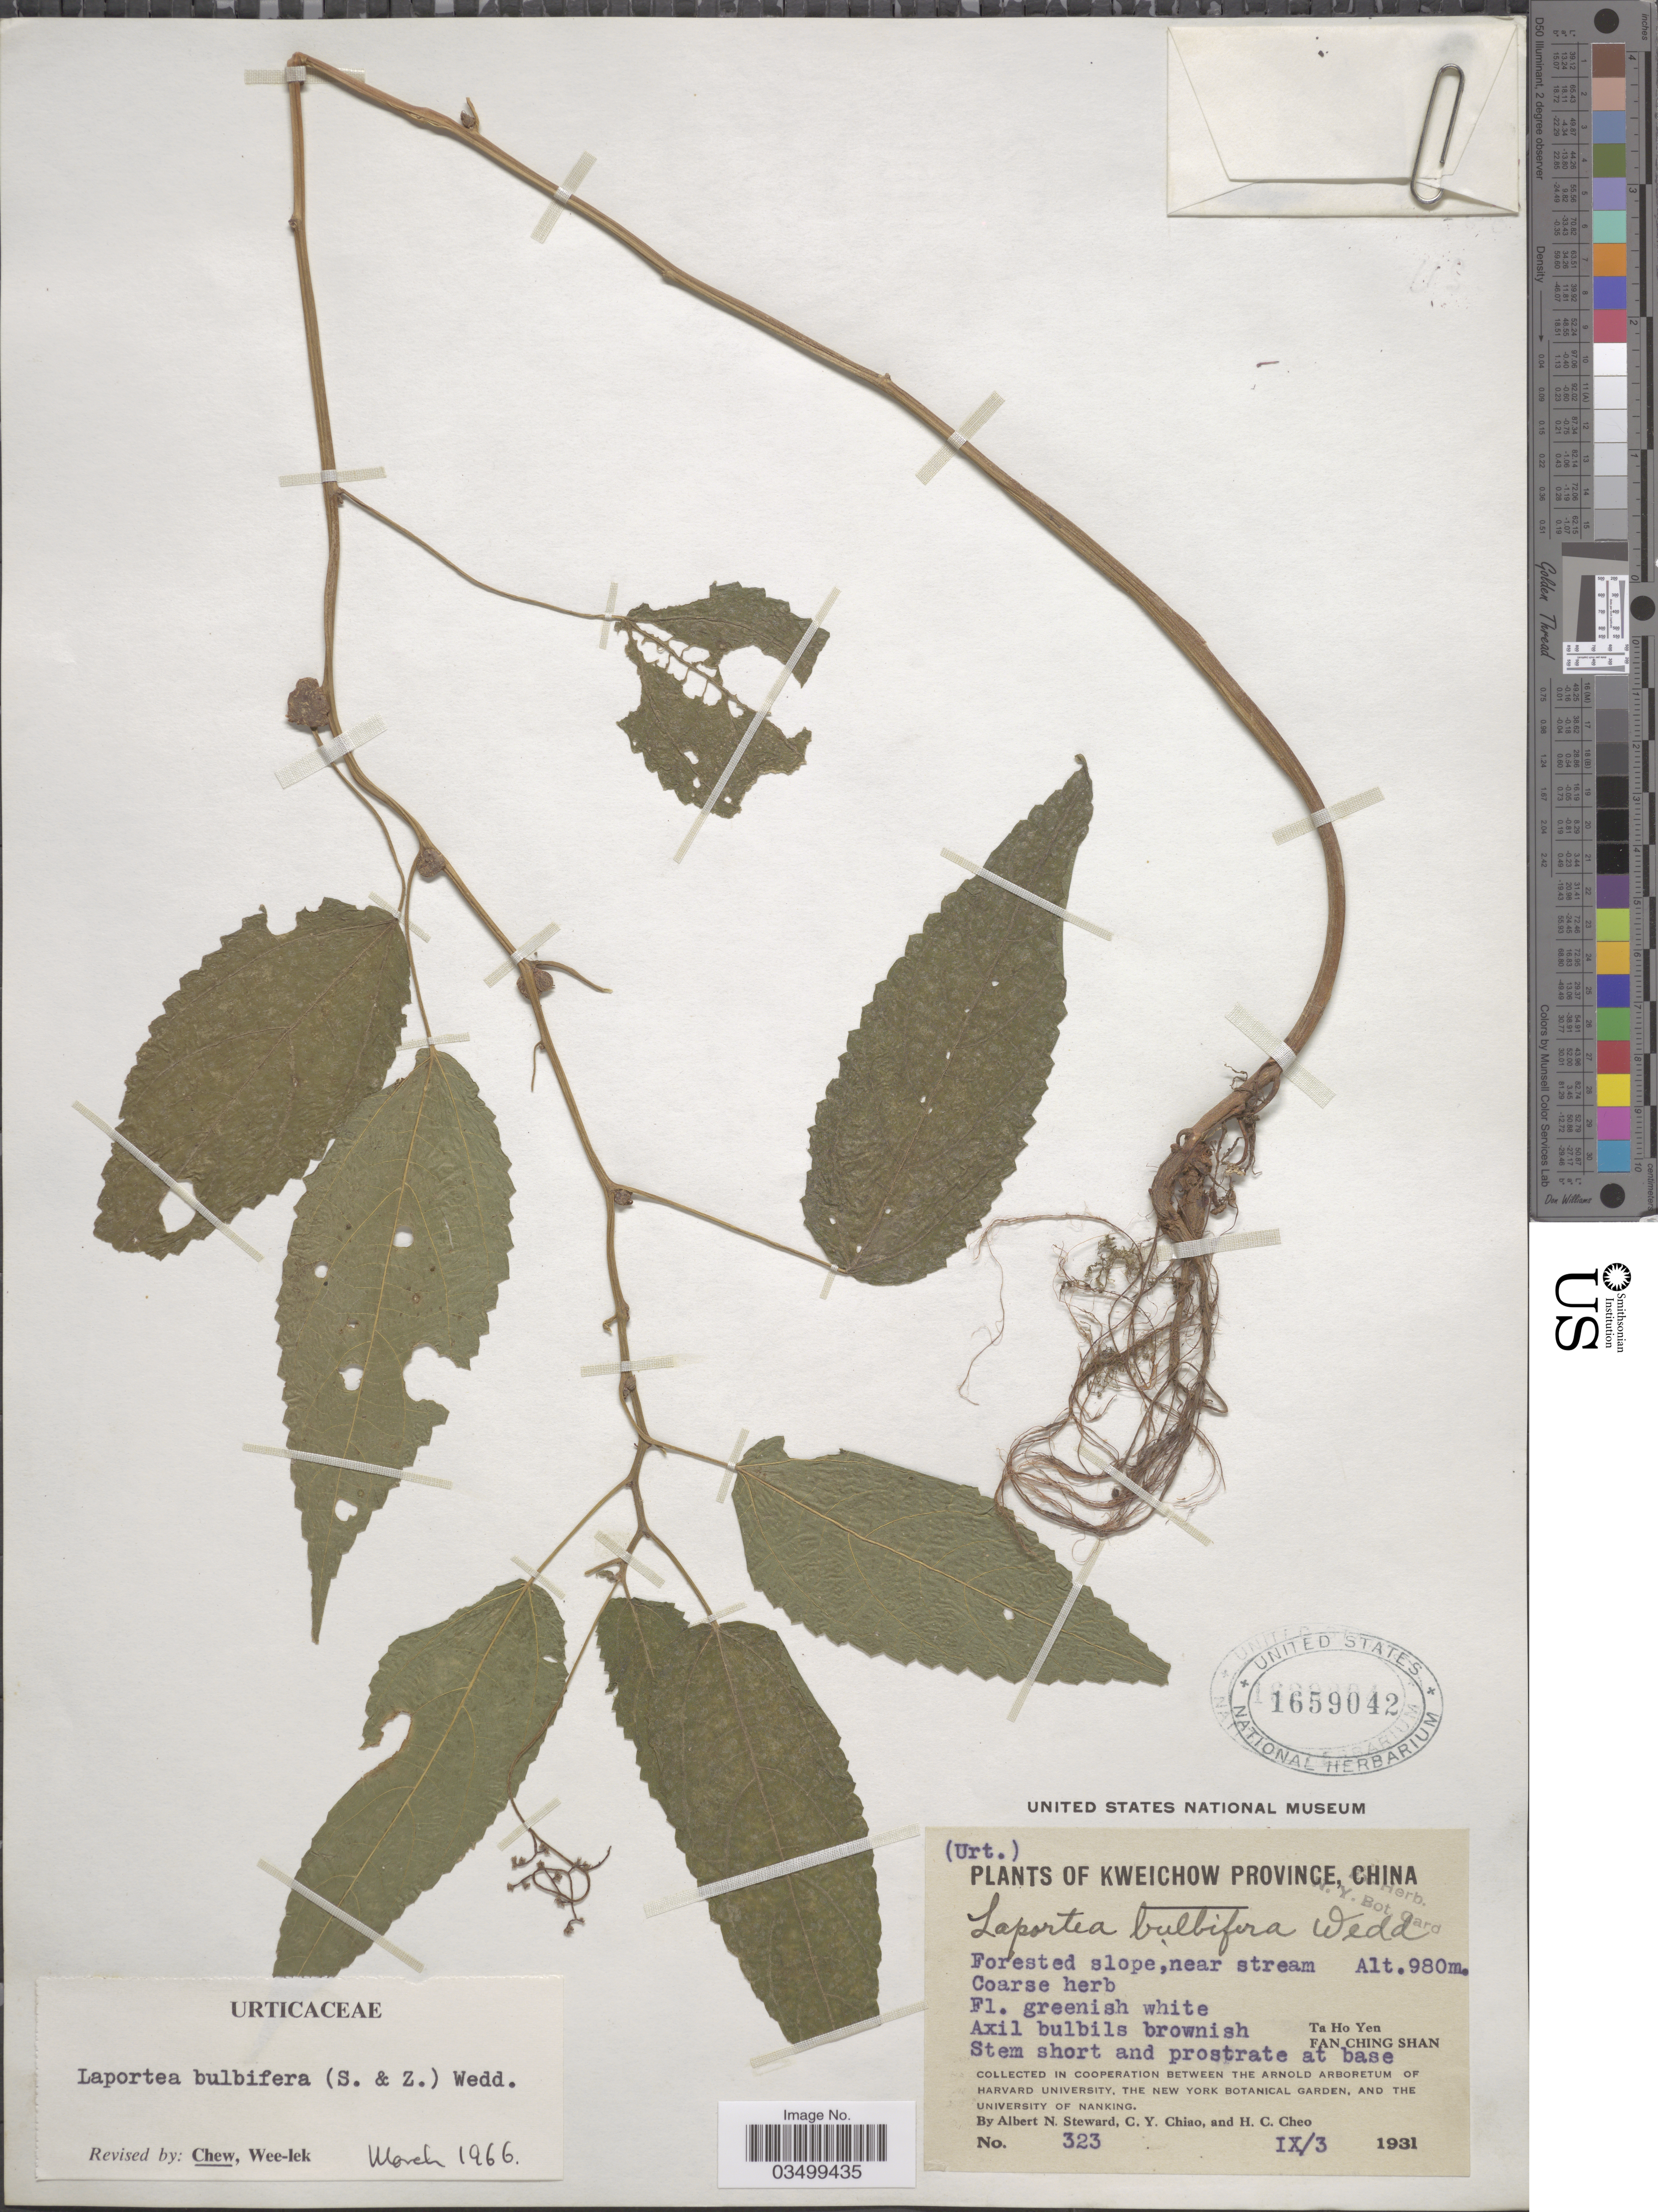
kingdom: Plantae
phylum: Tracheophyta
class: Magnoliopsida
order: Rosales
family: Urticaceae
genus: Laportea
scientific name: Laportea bulbifera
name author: (Siebold & Zucc.) Wedd.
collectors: A. N. Steward, C. Y. Chiao & H. Cheo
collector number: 323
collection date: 1931-09-03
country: China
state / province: Guizhou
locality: Kweichow Province. Ta Ho Yen. Fan Ching Shan.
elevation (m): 980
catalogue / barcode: US 1659042